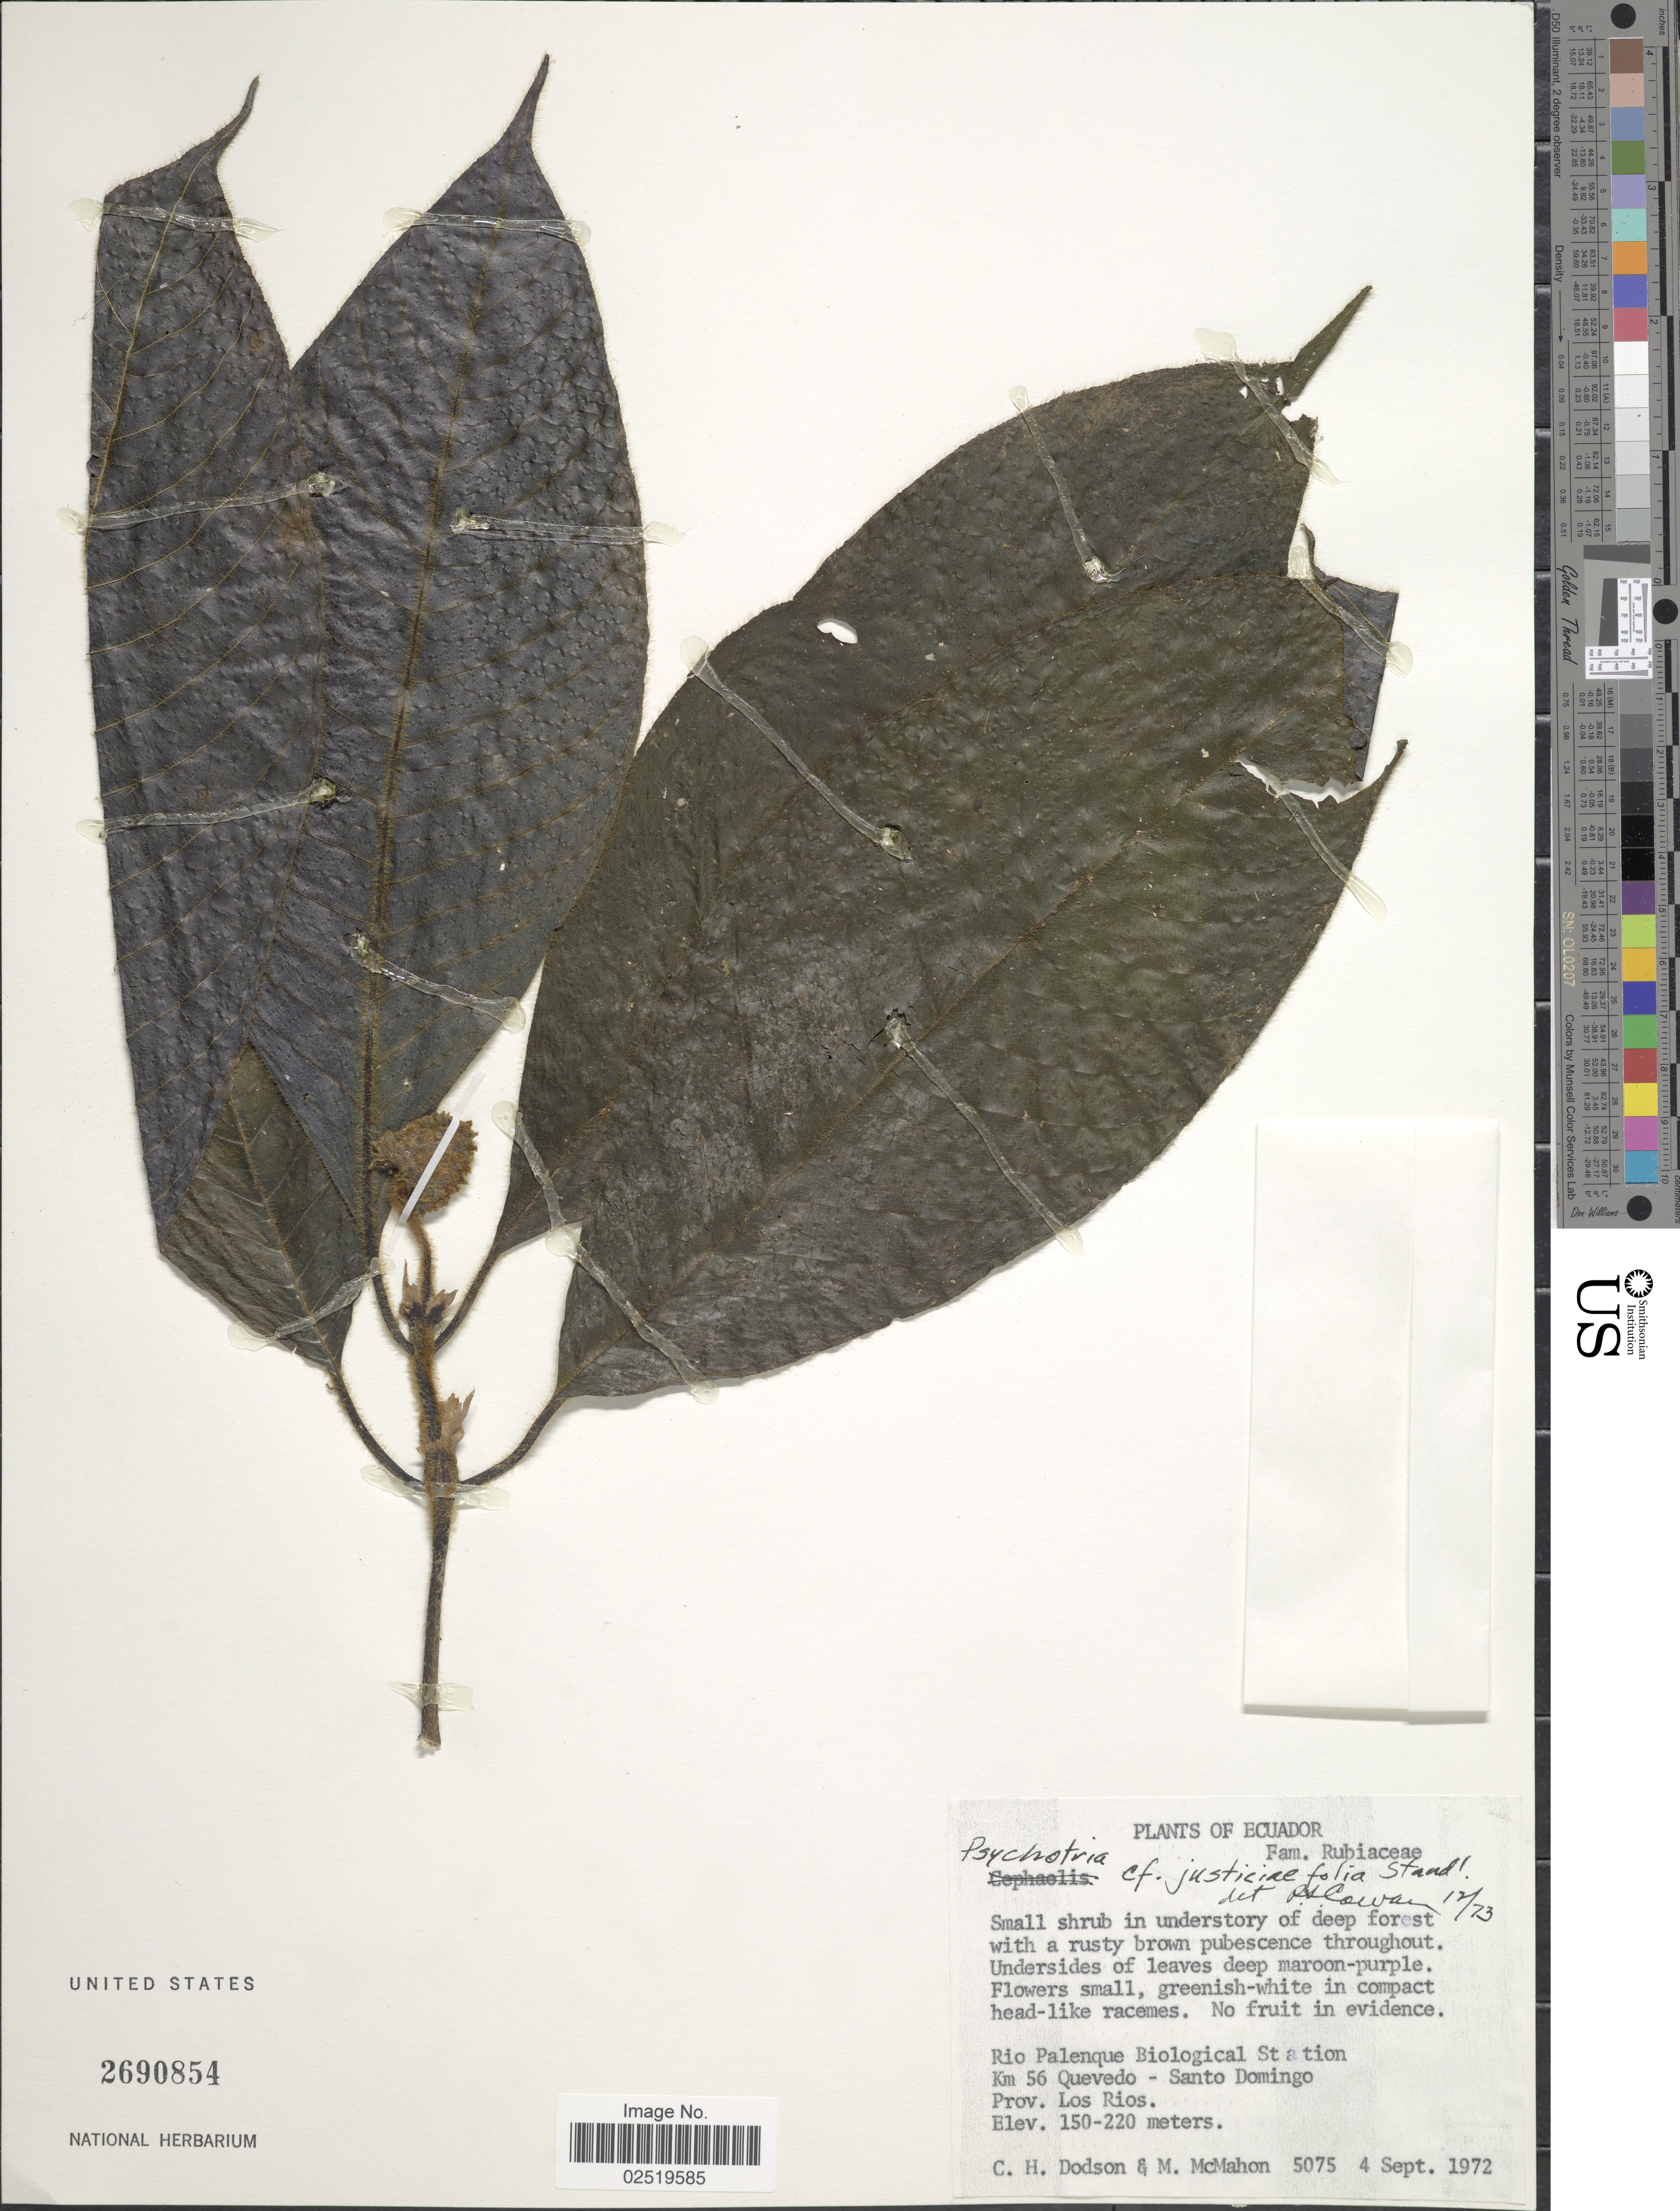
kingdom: Plantae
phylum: Tracheophyta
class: Magnoliopsida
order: Gentianales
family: Rubiaceae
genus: Psychotria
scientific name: Psychotria justiciaefolia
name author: Standl.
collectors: C. H. Dodson & M. McMahon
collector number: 5075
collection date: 1972-09-04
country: Ecuador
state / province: Los Ríos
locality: Rio Palenque Biological Station, Km 56 Quevedo-Santo Domingo.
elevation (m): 150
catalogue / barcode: US 2690854